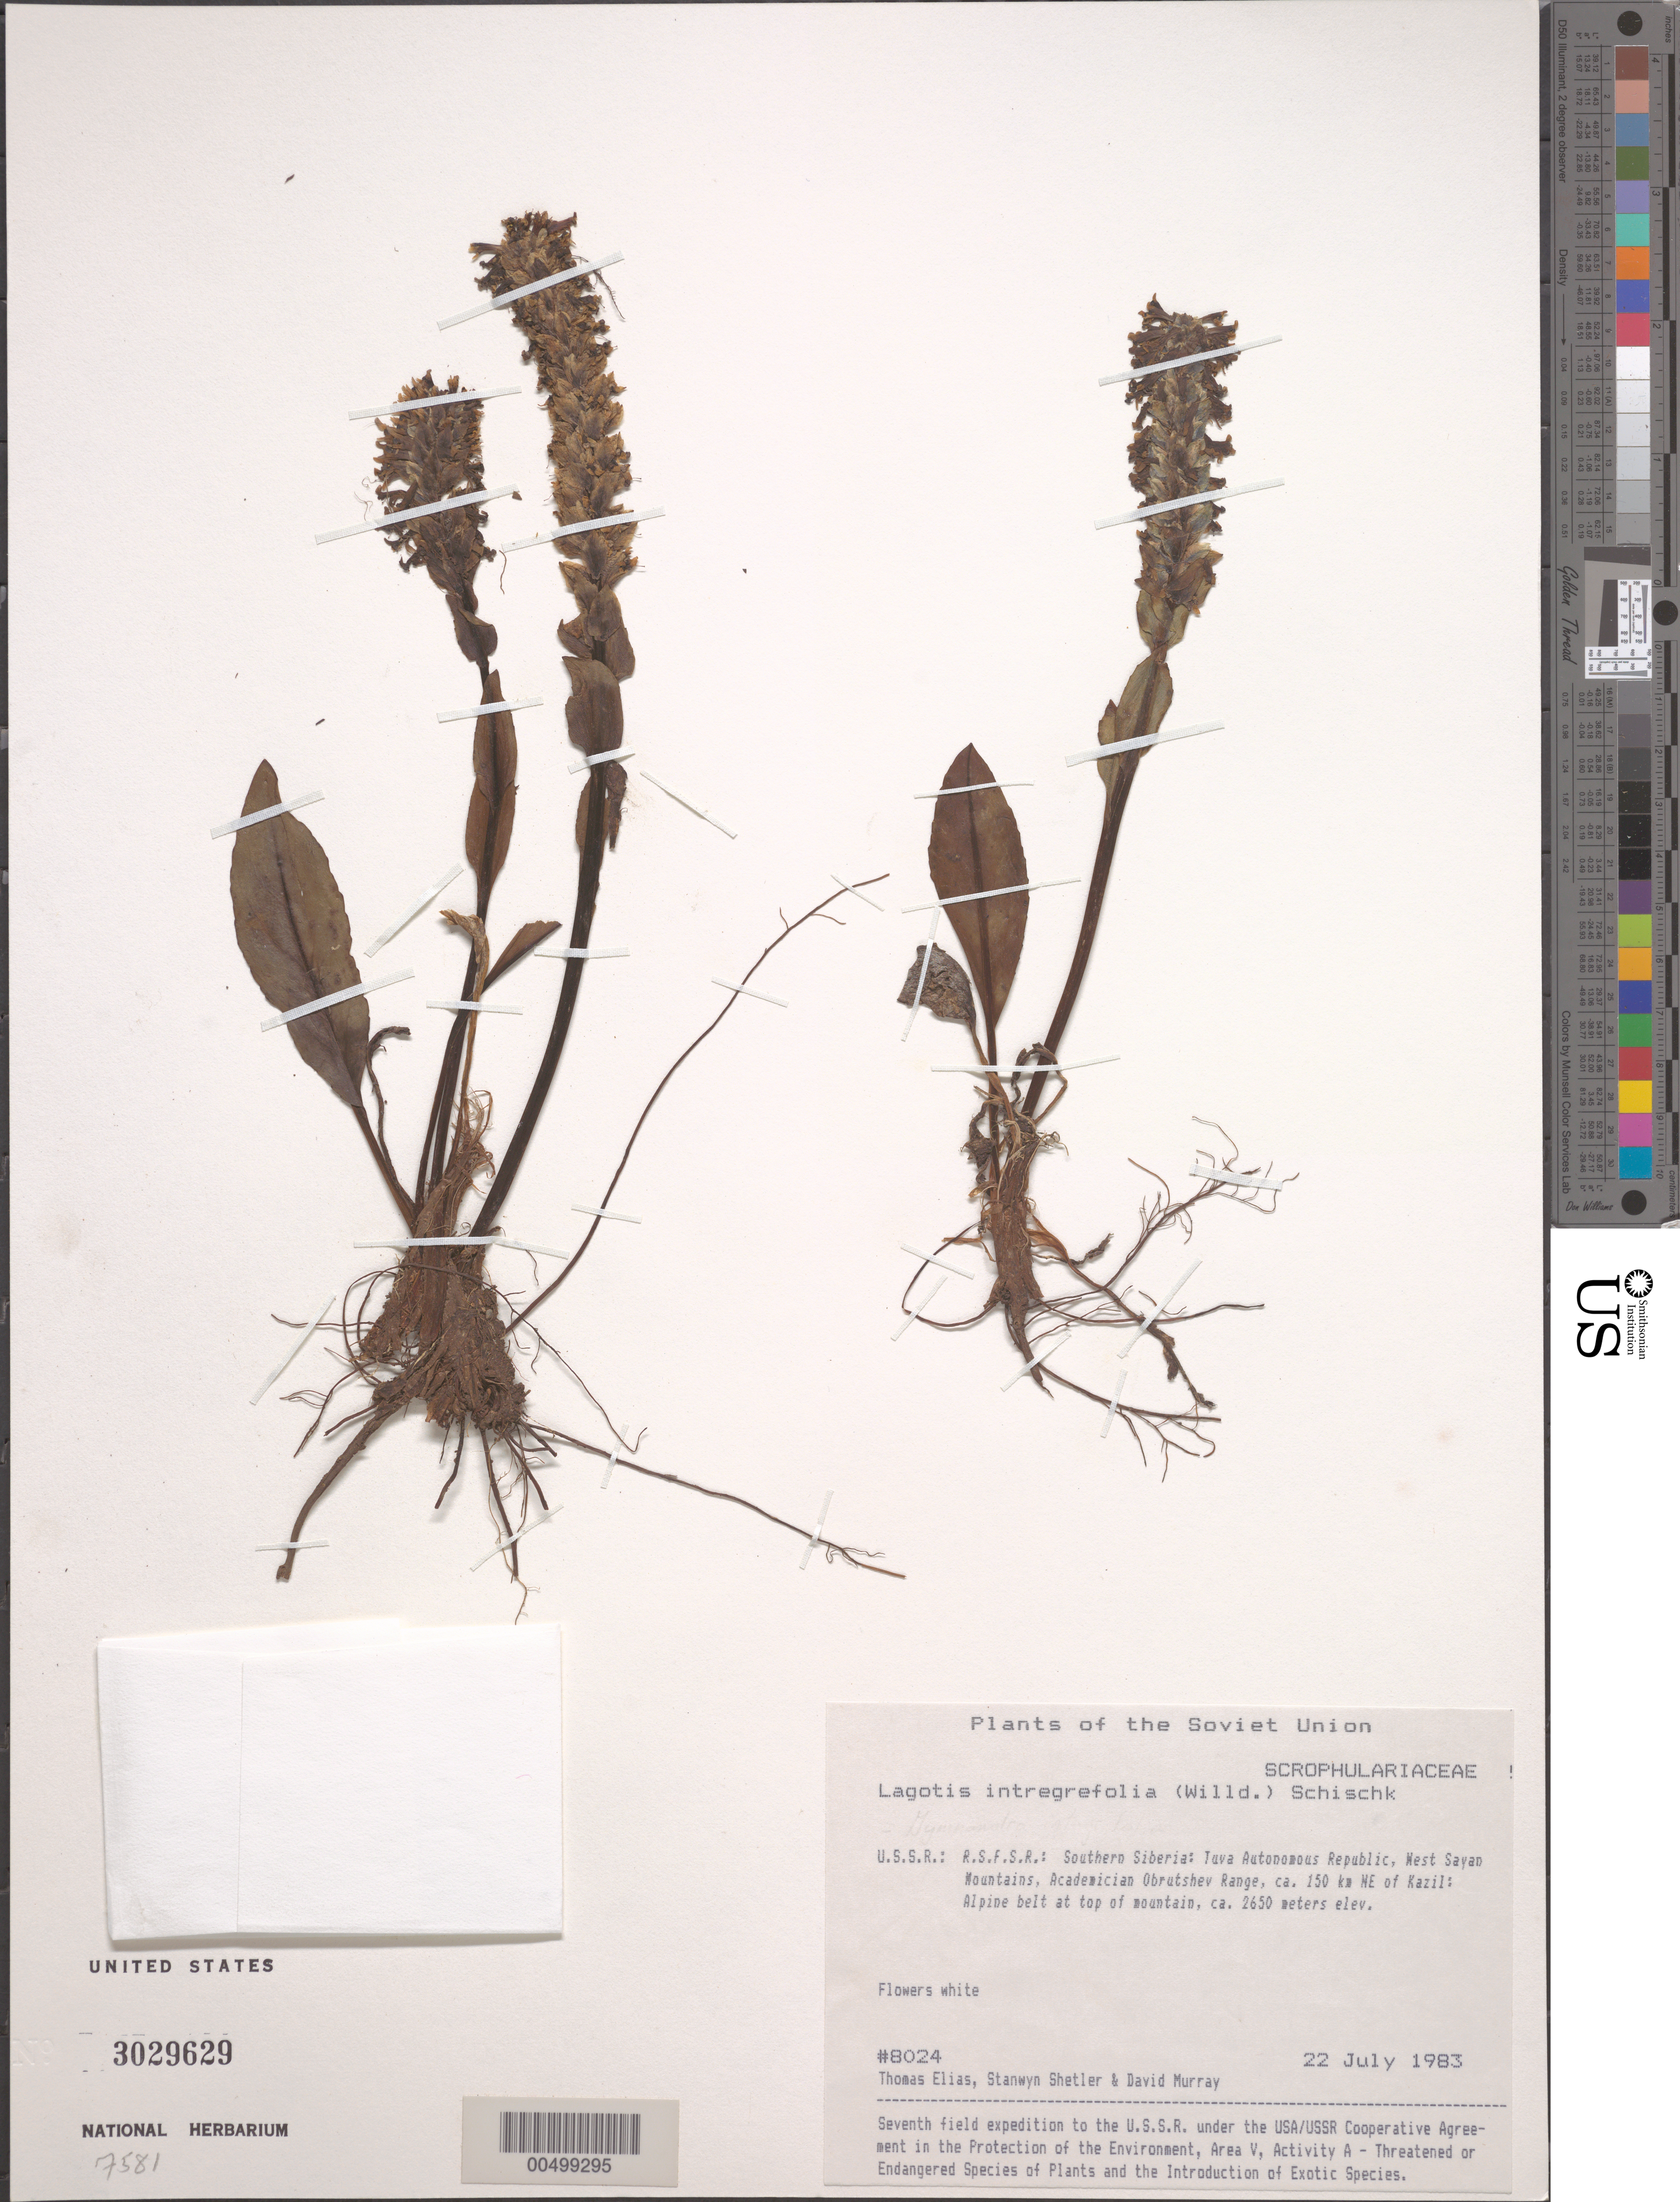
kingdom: Plantae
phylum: Tracheophyta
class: Magnoliopsida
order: Lamiales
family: Plantaginaceae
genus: Lagotis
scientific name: Lagotis integrifolia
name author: (Willd.) Schischk.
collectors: T. Elias, S. Shetler & D. F. Murray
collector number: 8024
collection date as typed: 22 Jul 1983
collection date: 1983-07-22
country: Russian Federation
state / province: Tuva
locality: West Sayan Mountains, Academician Obrutshev Range, ca. 150 km NE of Kazil [Kyzyl]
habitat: alpine belt at top of mountain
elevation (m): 2650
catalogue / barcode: US 3029629